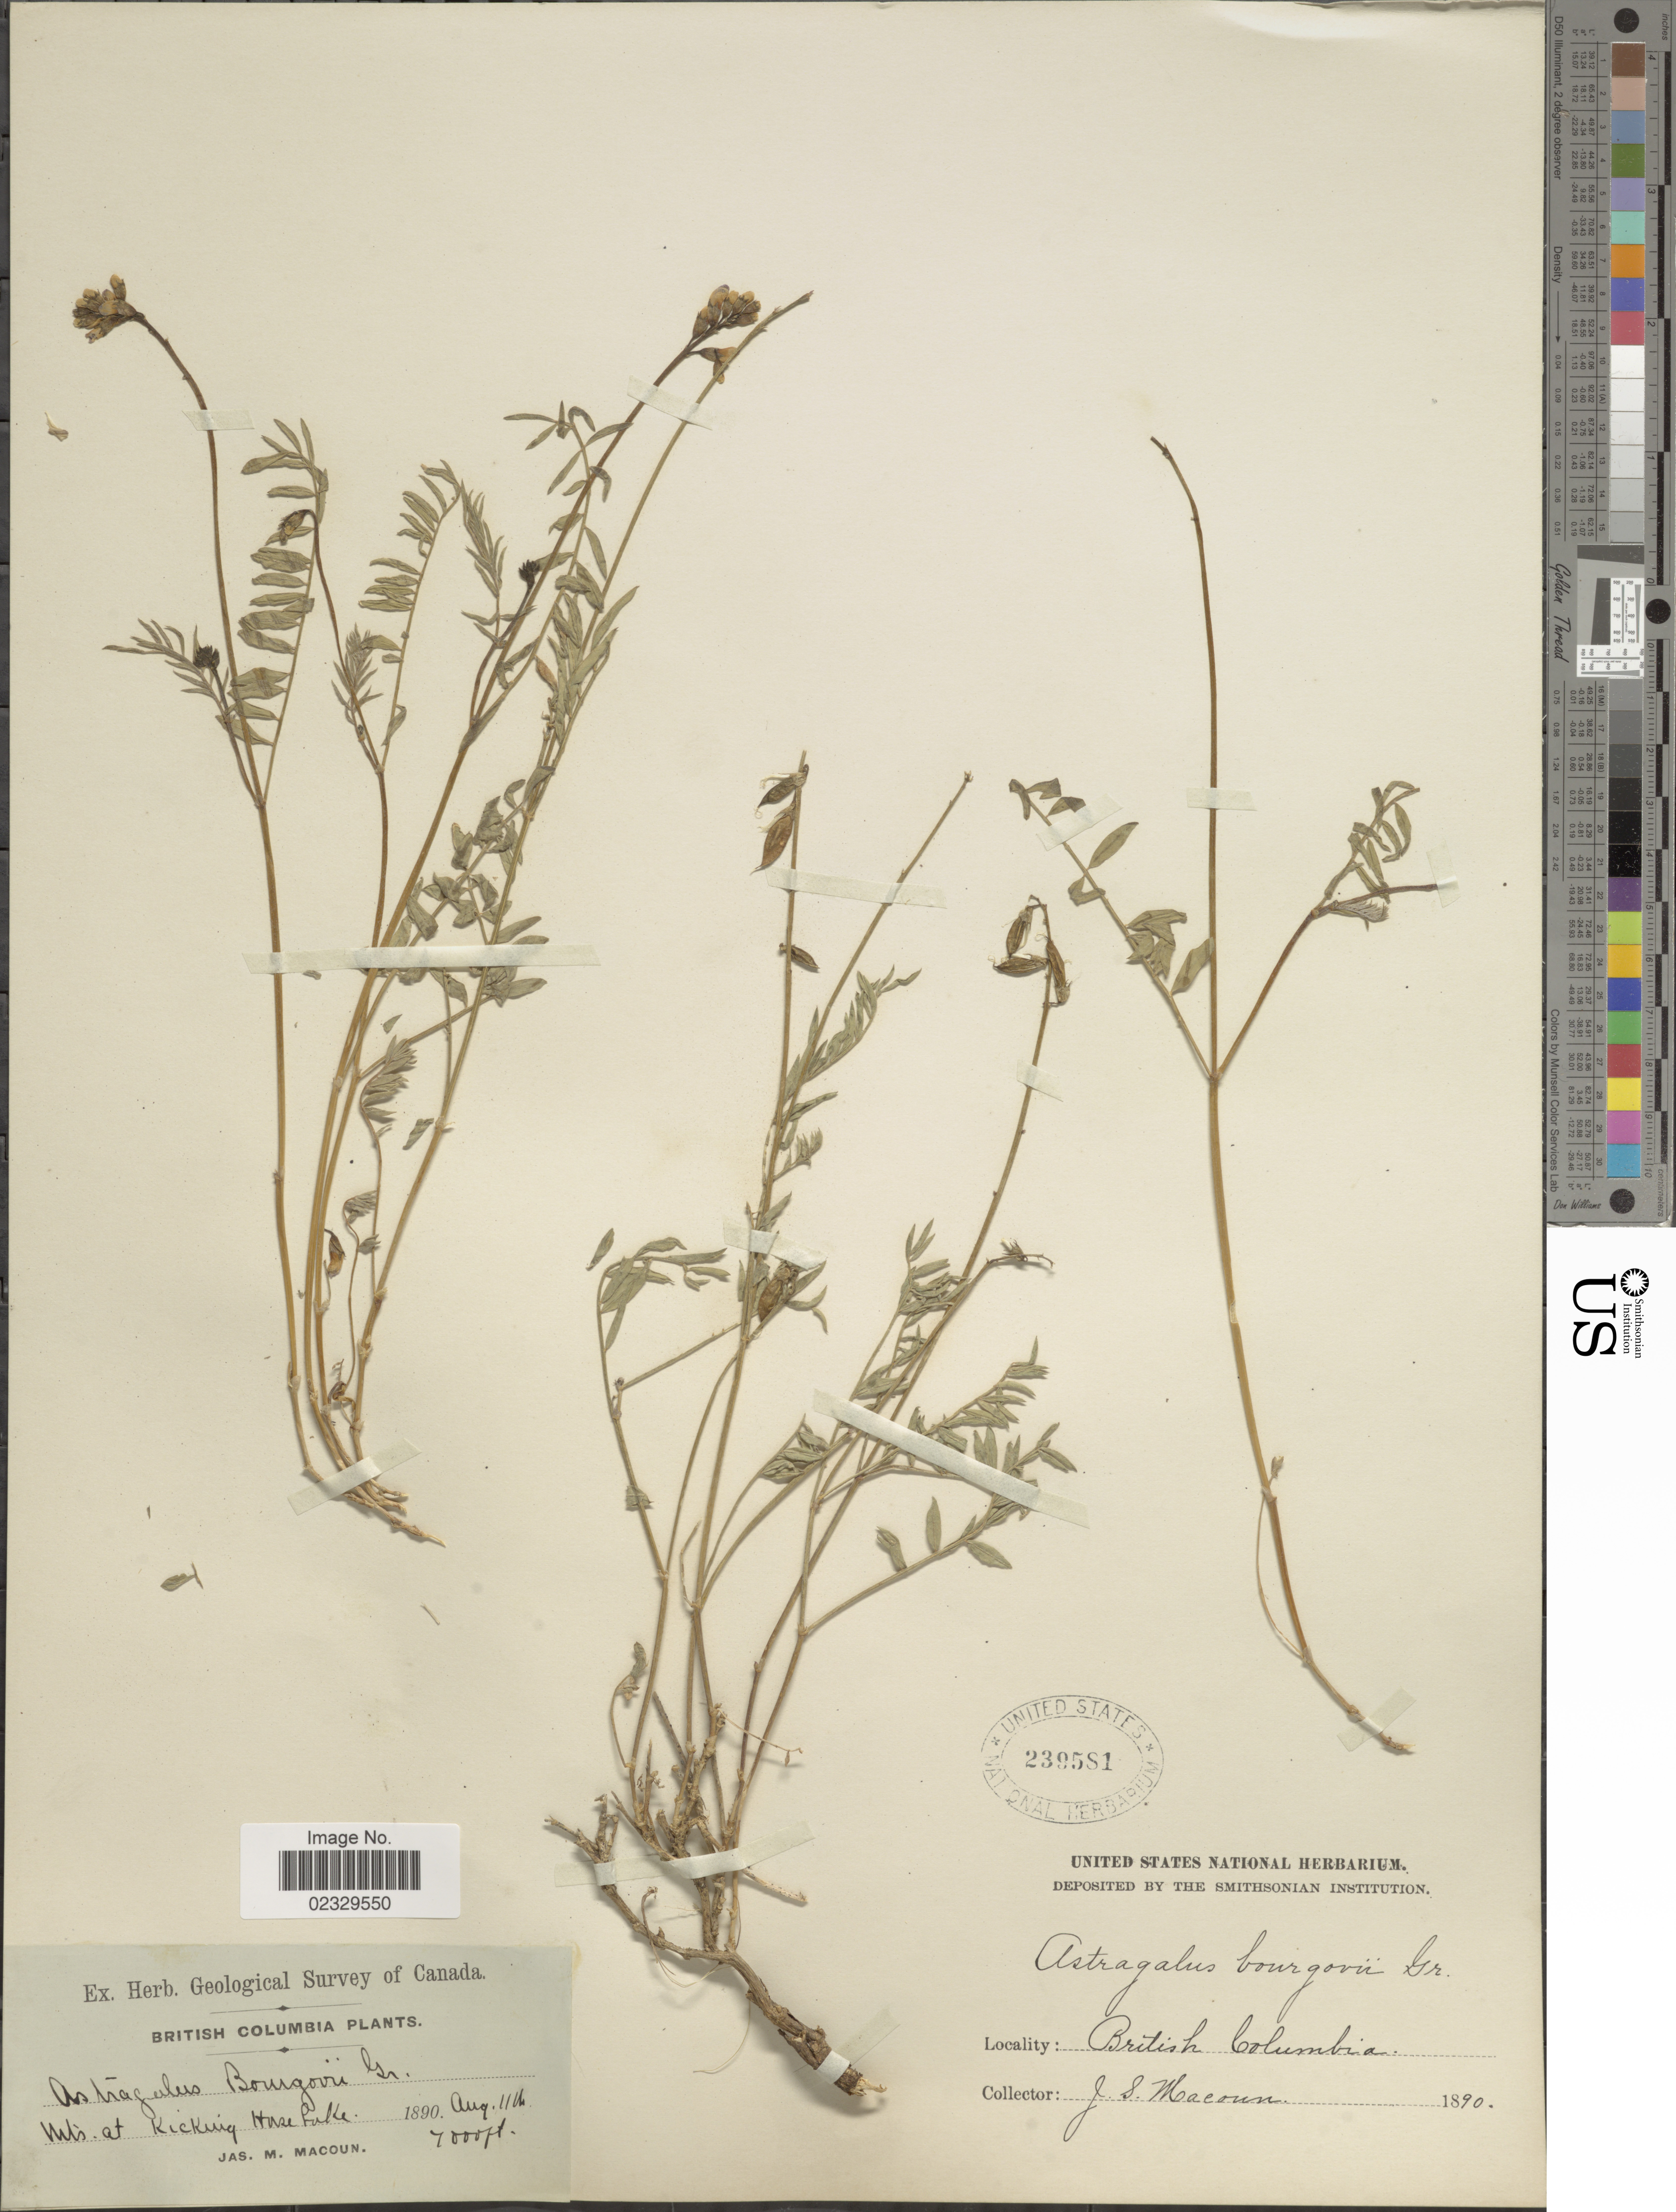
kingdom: Plantae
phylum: Tracheophyta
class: Magnoliopsida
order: Fabales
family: Fabaceae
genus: Astragalus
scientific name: Astragalus bourgovii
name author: A. Gray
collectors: J. M. Macoun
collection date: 1890-08-11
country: Canada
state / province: British Columbia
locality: Mts. at Kicking Haze Lake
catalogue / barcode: US 239581